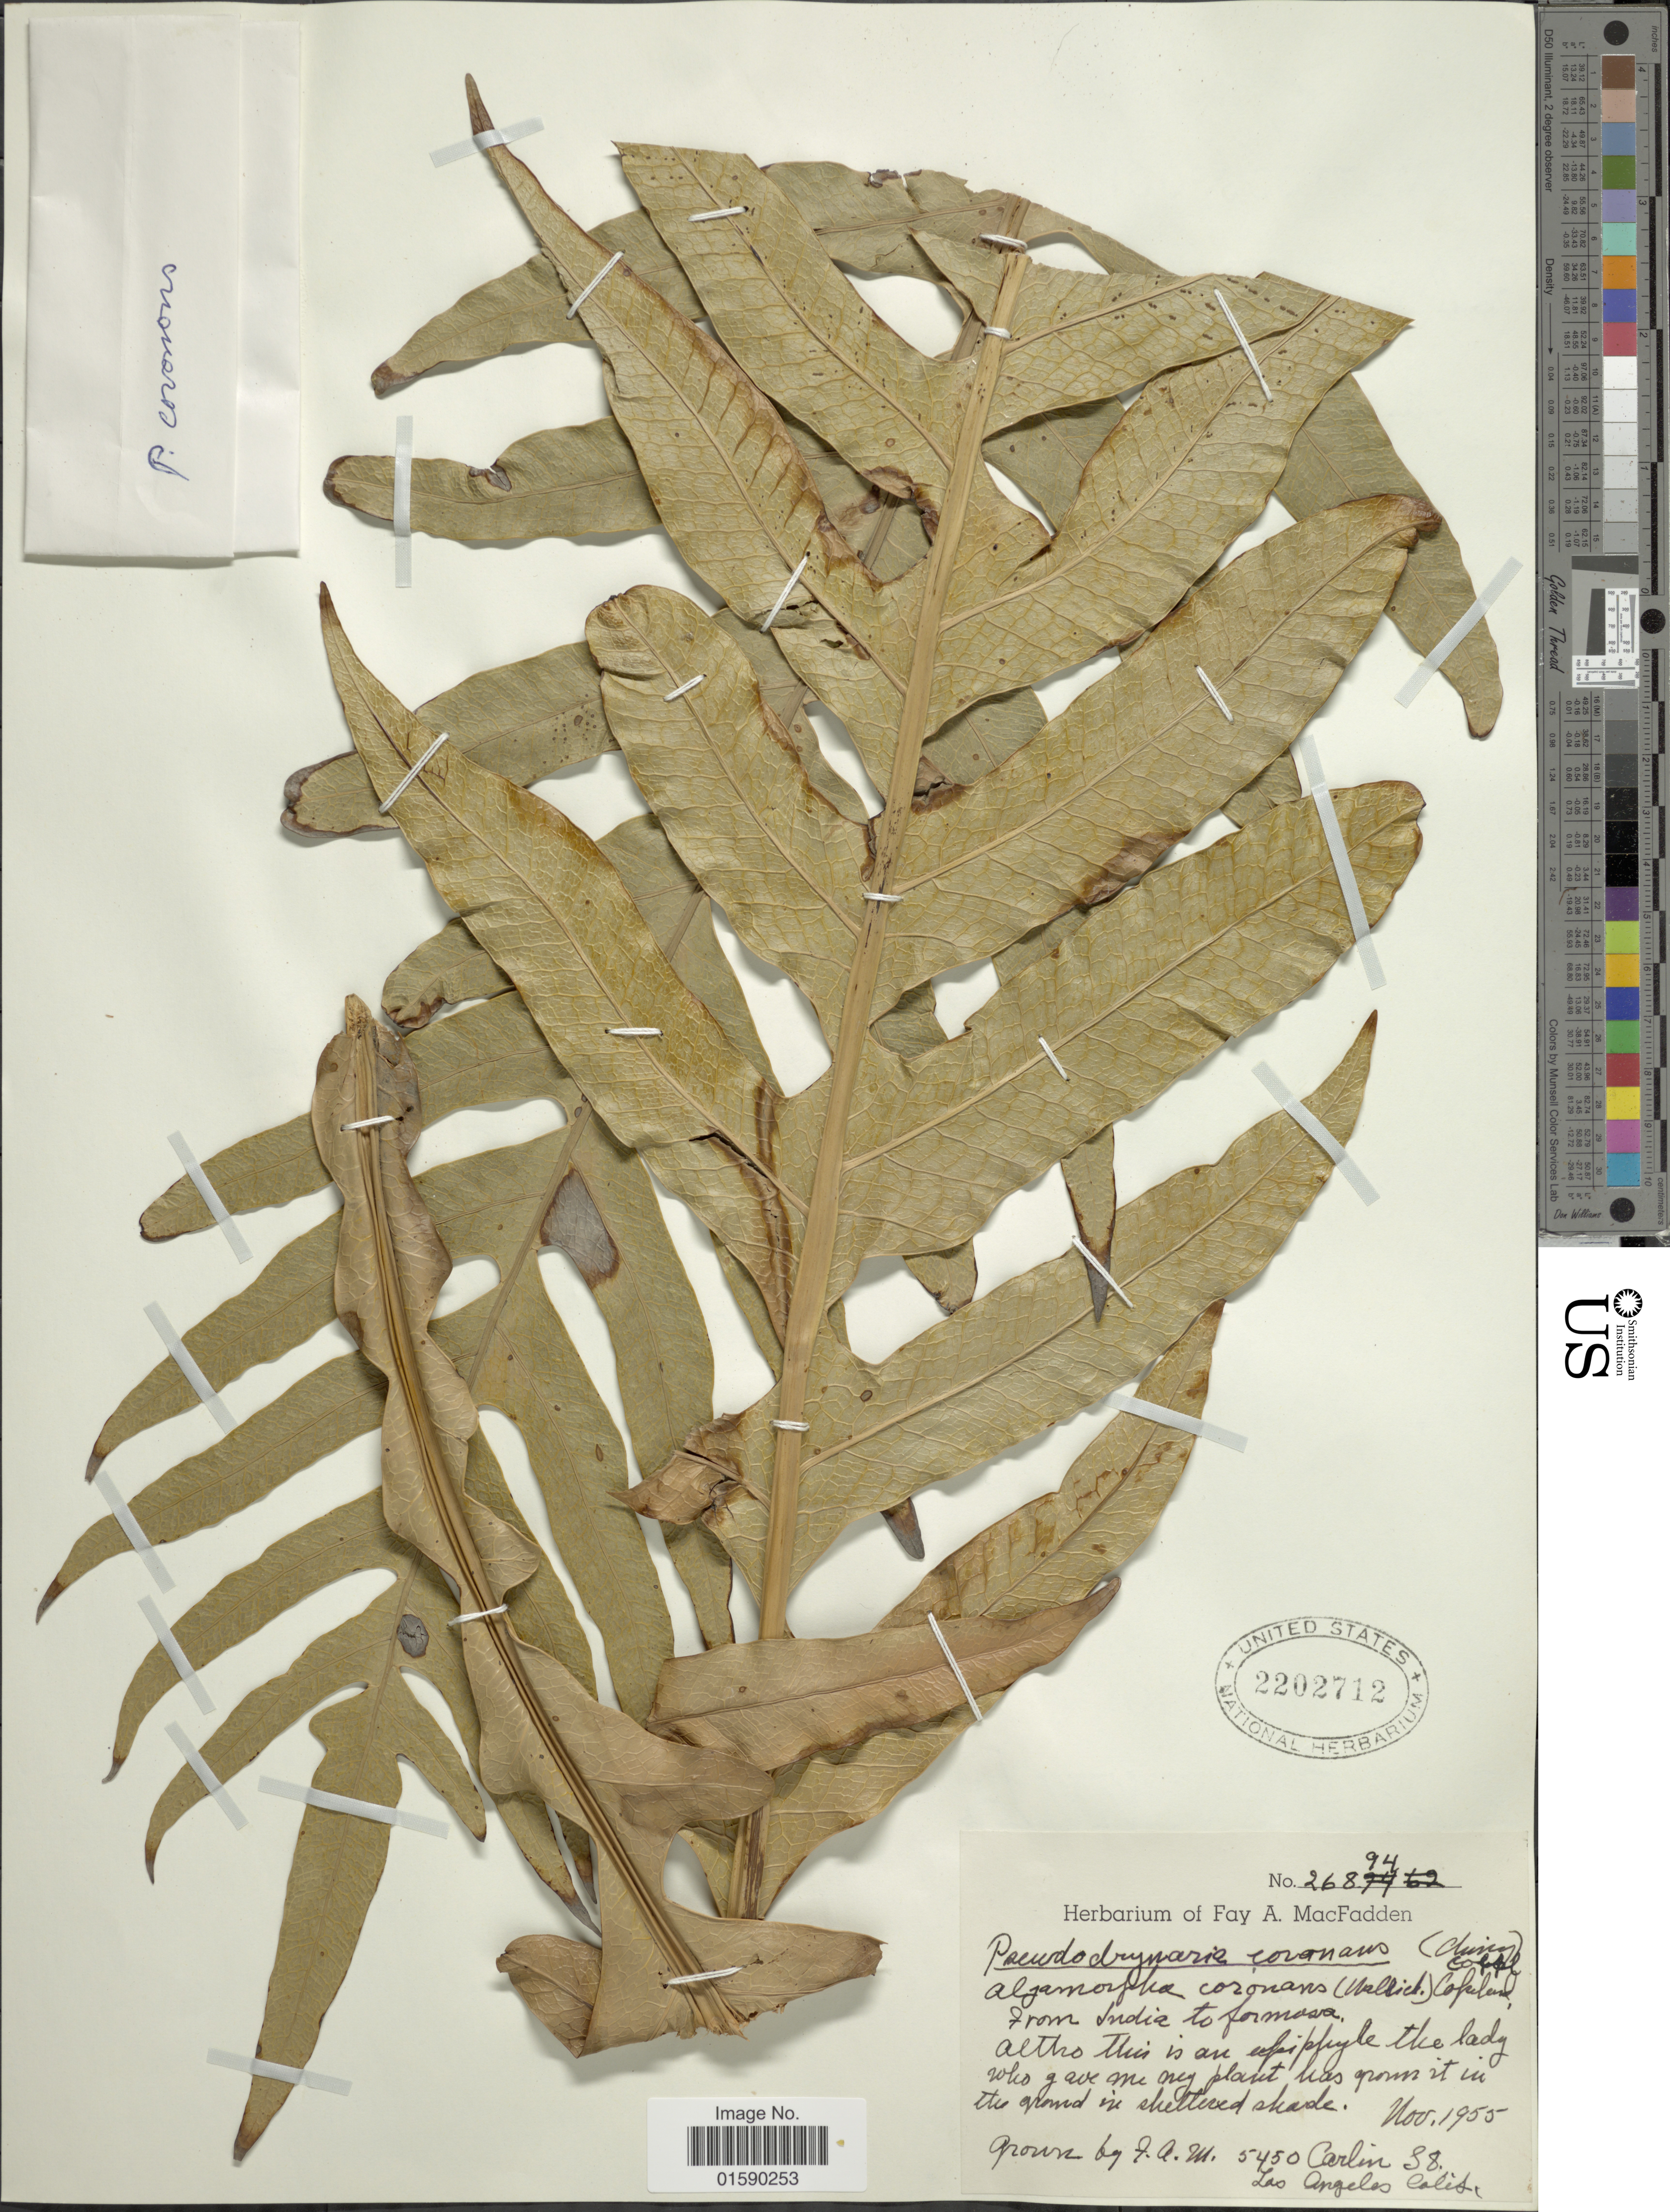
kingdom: Plantae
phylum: Tracheophyta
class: Polypodiopsida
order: Polypodiales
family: Polypodiaceae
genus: Aglaomorpha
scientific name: Aglaomorpha coronans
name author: (Wall. ex Mett.) Copel.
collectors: F. MacFadden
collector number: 26894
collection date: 1955-11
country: United States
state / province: California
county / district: Los Angeles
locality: Carlin S8. Los Angeles California. [unsure placement]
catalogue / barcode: US 2202712